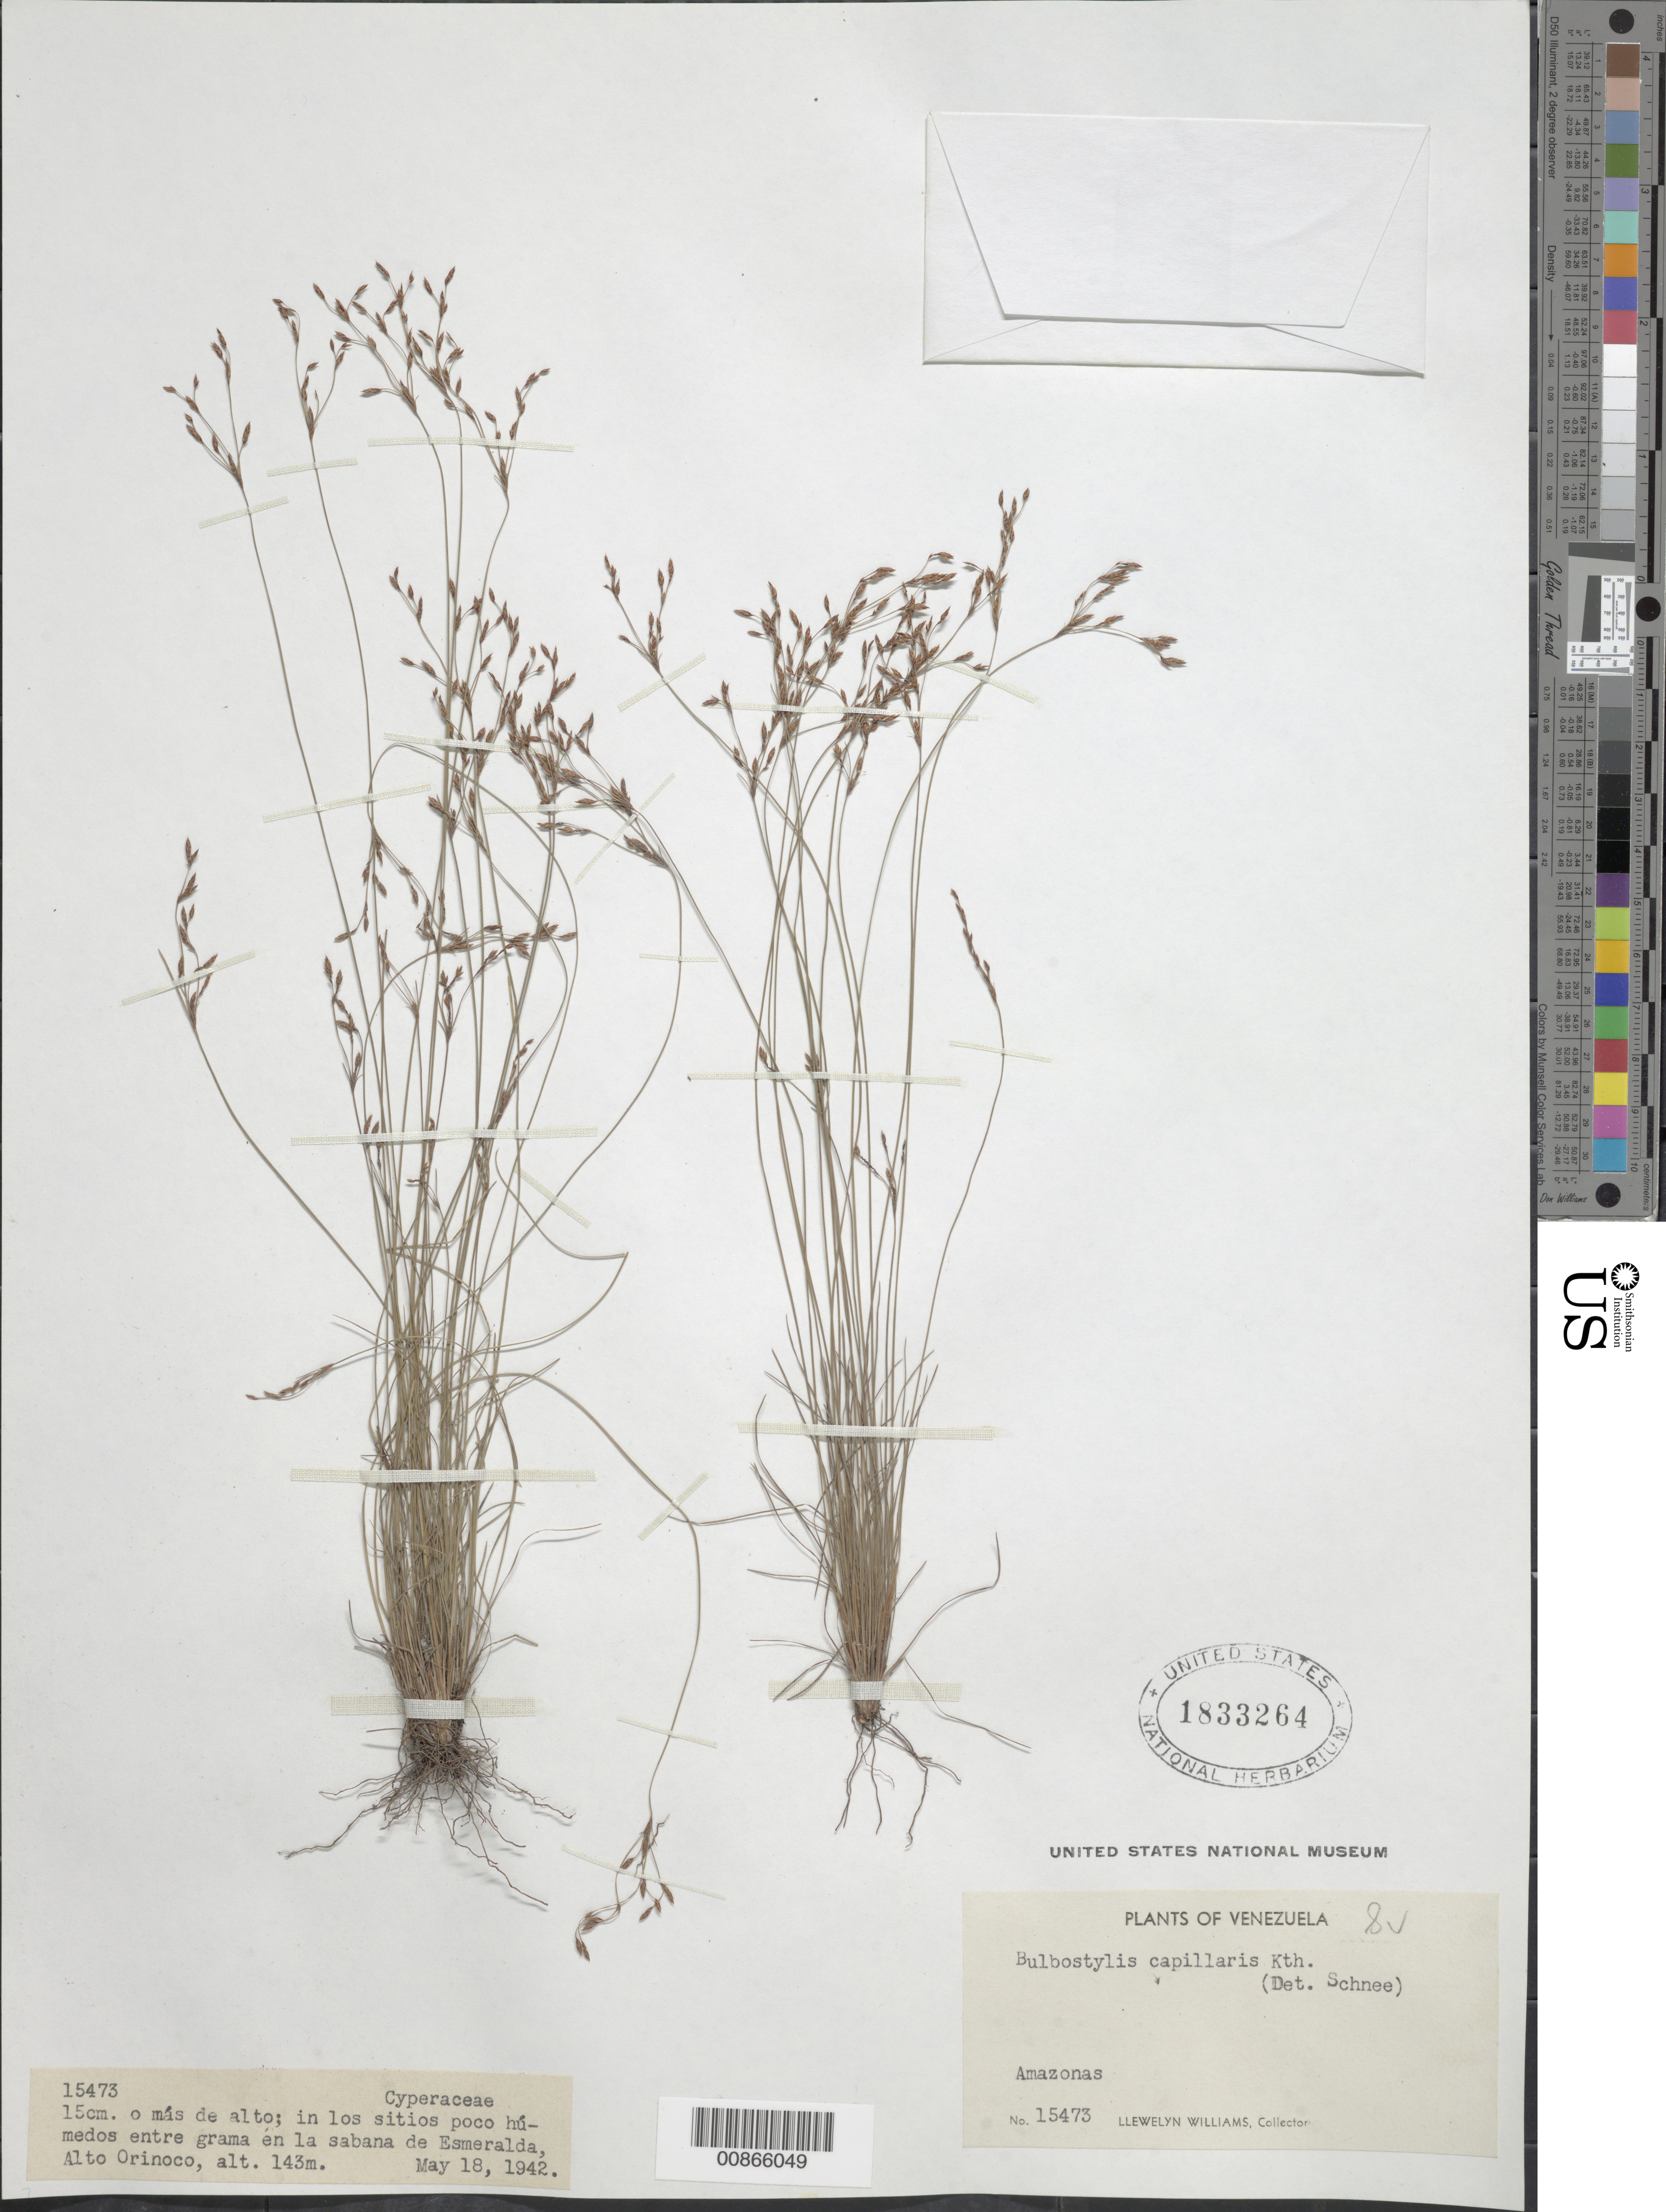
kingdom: Plantae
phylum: Tracheophyta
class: Liliopsida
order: Poales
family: Cyperaceae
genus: Bulbostylis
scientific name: Bulbostylis junciformis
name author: (Kunth) C.B. Clarke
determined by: Maciel-Silva, J. F.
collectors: Ll. Williams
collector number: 15473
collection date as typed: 18-May-42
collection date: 1942-05-18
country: Venezuela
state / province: Amazonas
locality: Esmeralda, Alto Orinoco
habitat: Sitios poco humedos entre grama en la savana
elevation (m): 143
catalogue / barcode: US 1833264